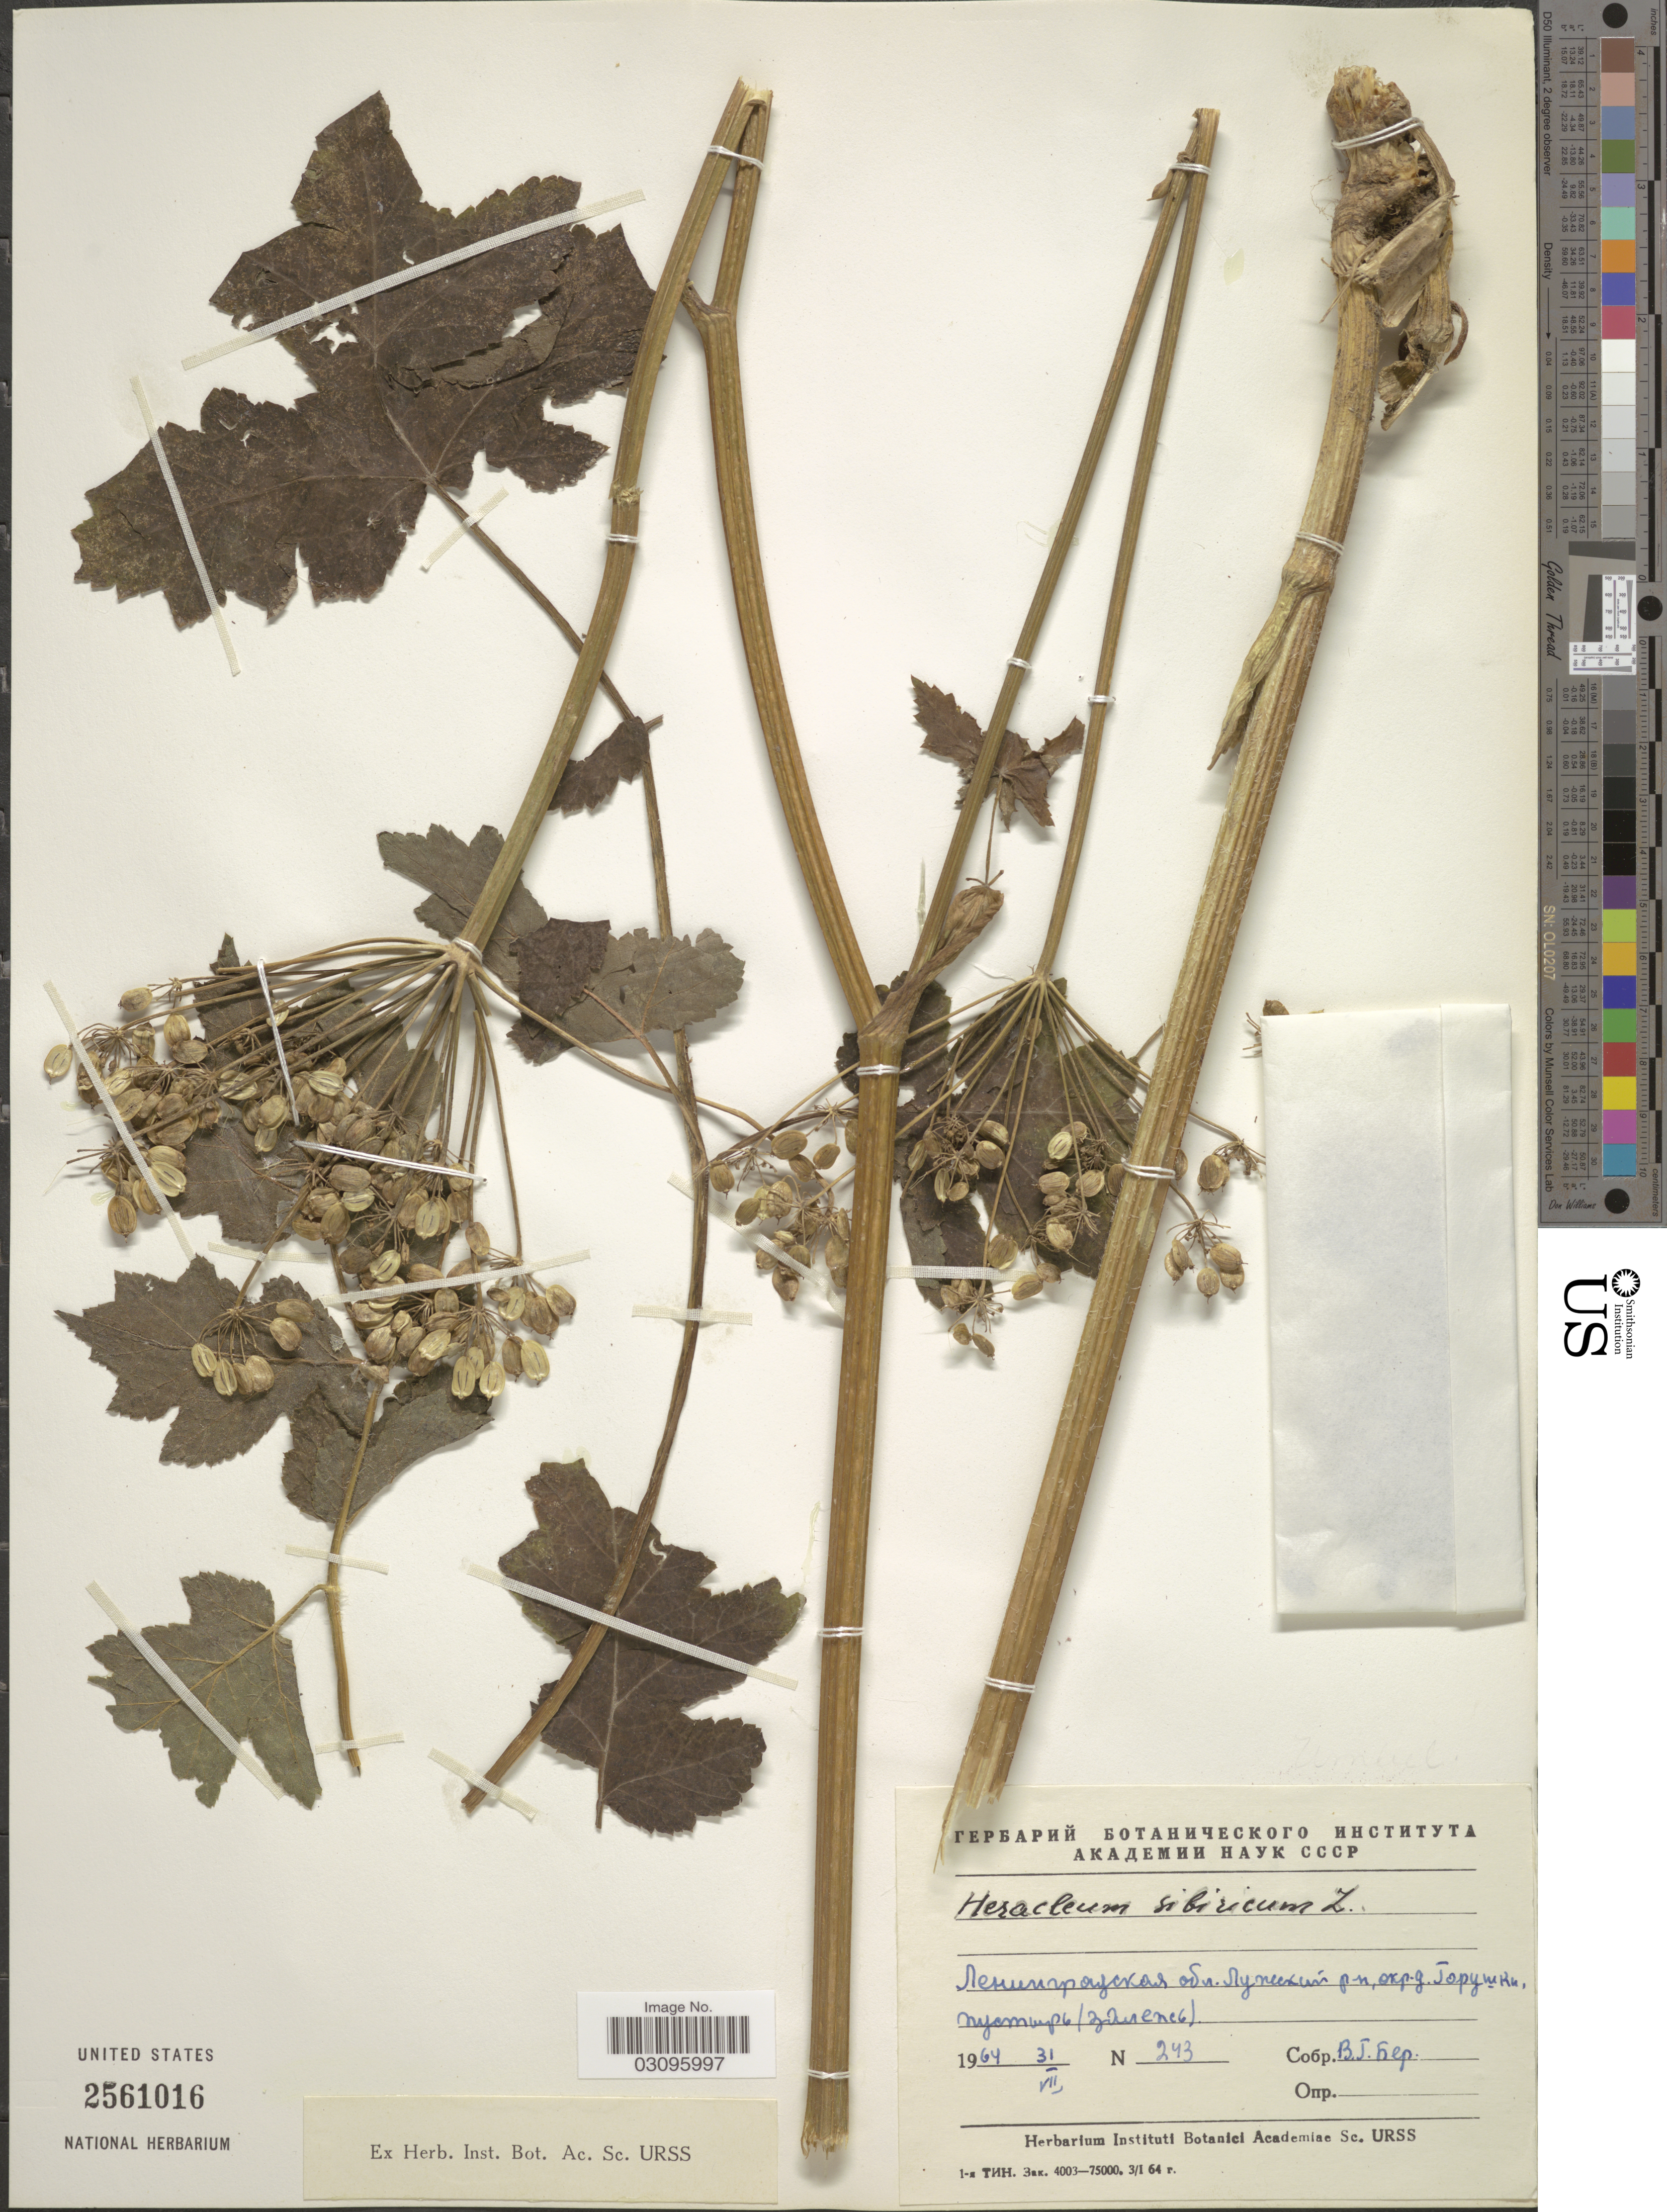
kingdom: Plantae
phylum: Tracheophyta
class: Magnoliopsida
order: Apiales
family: Apiaceae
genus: Heracleum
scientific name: Heracleum sibiricum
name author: L.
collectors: V. Ber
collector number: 243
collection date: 1964-07-31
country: Russian Federation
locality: Luzhskiy Rayon, vicinity of village Gorshunki.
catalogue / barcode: US 2561016